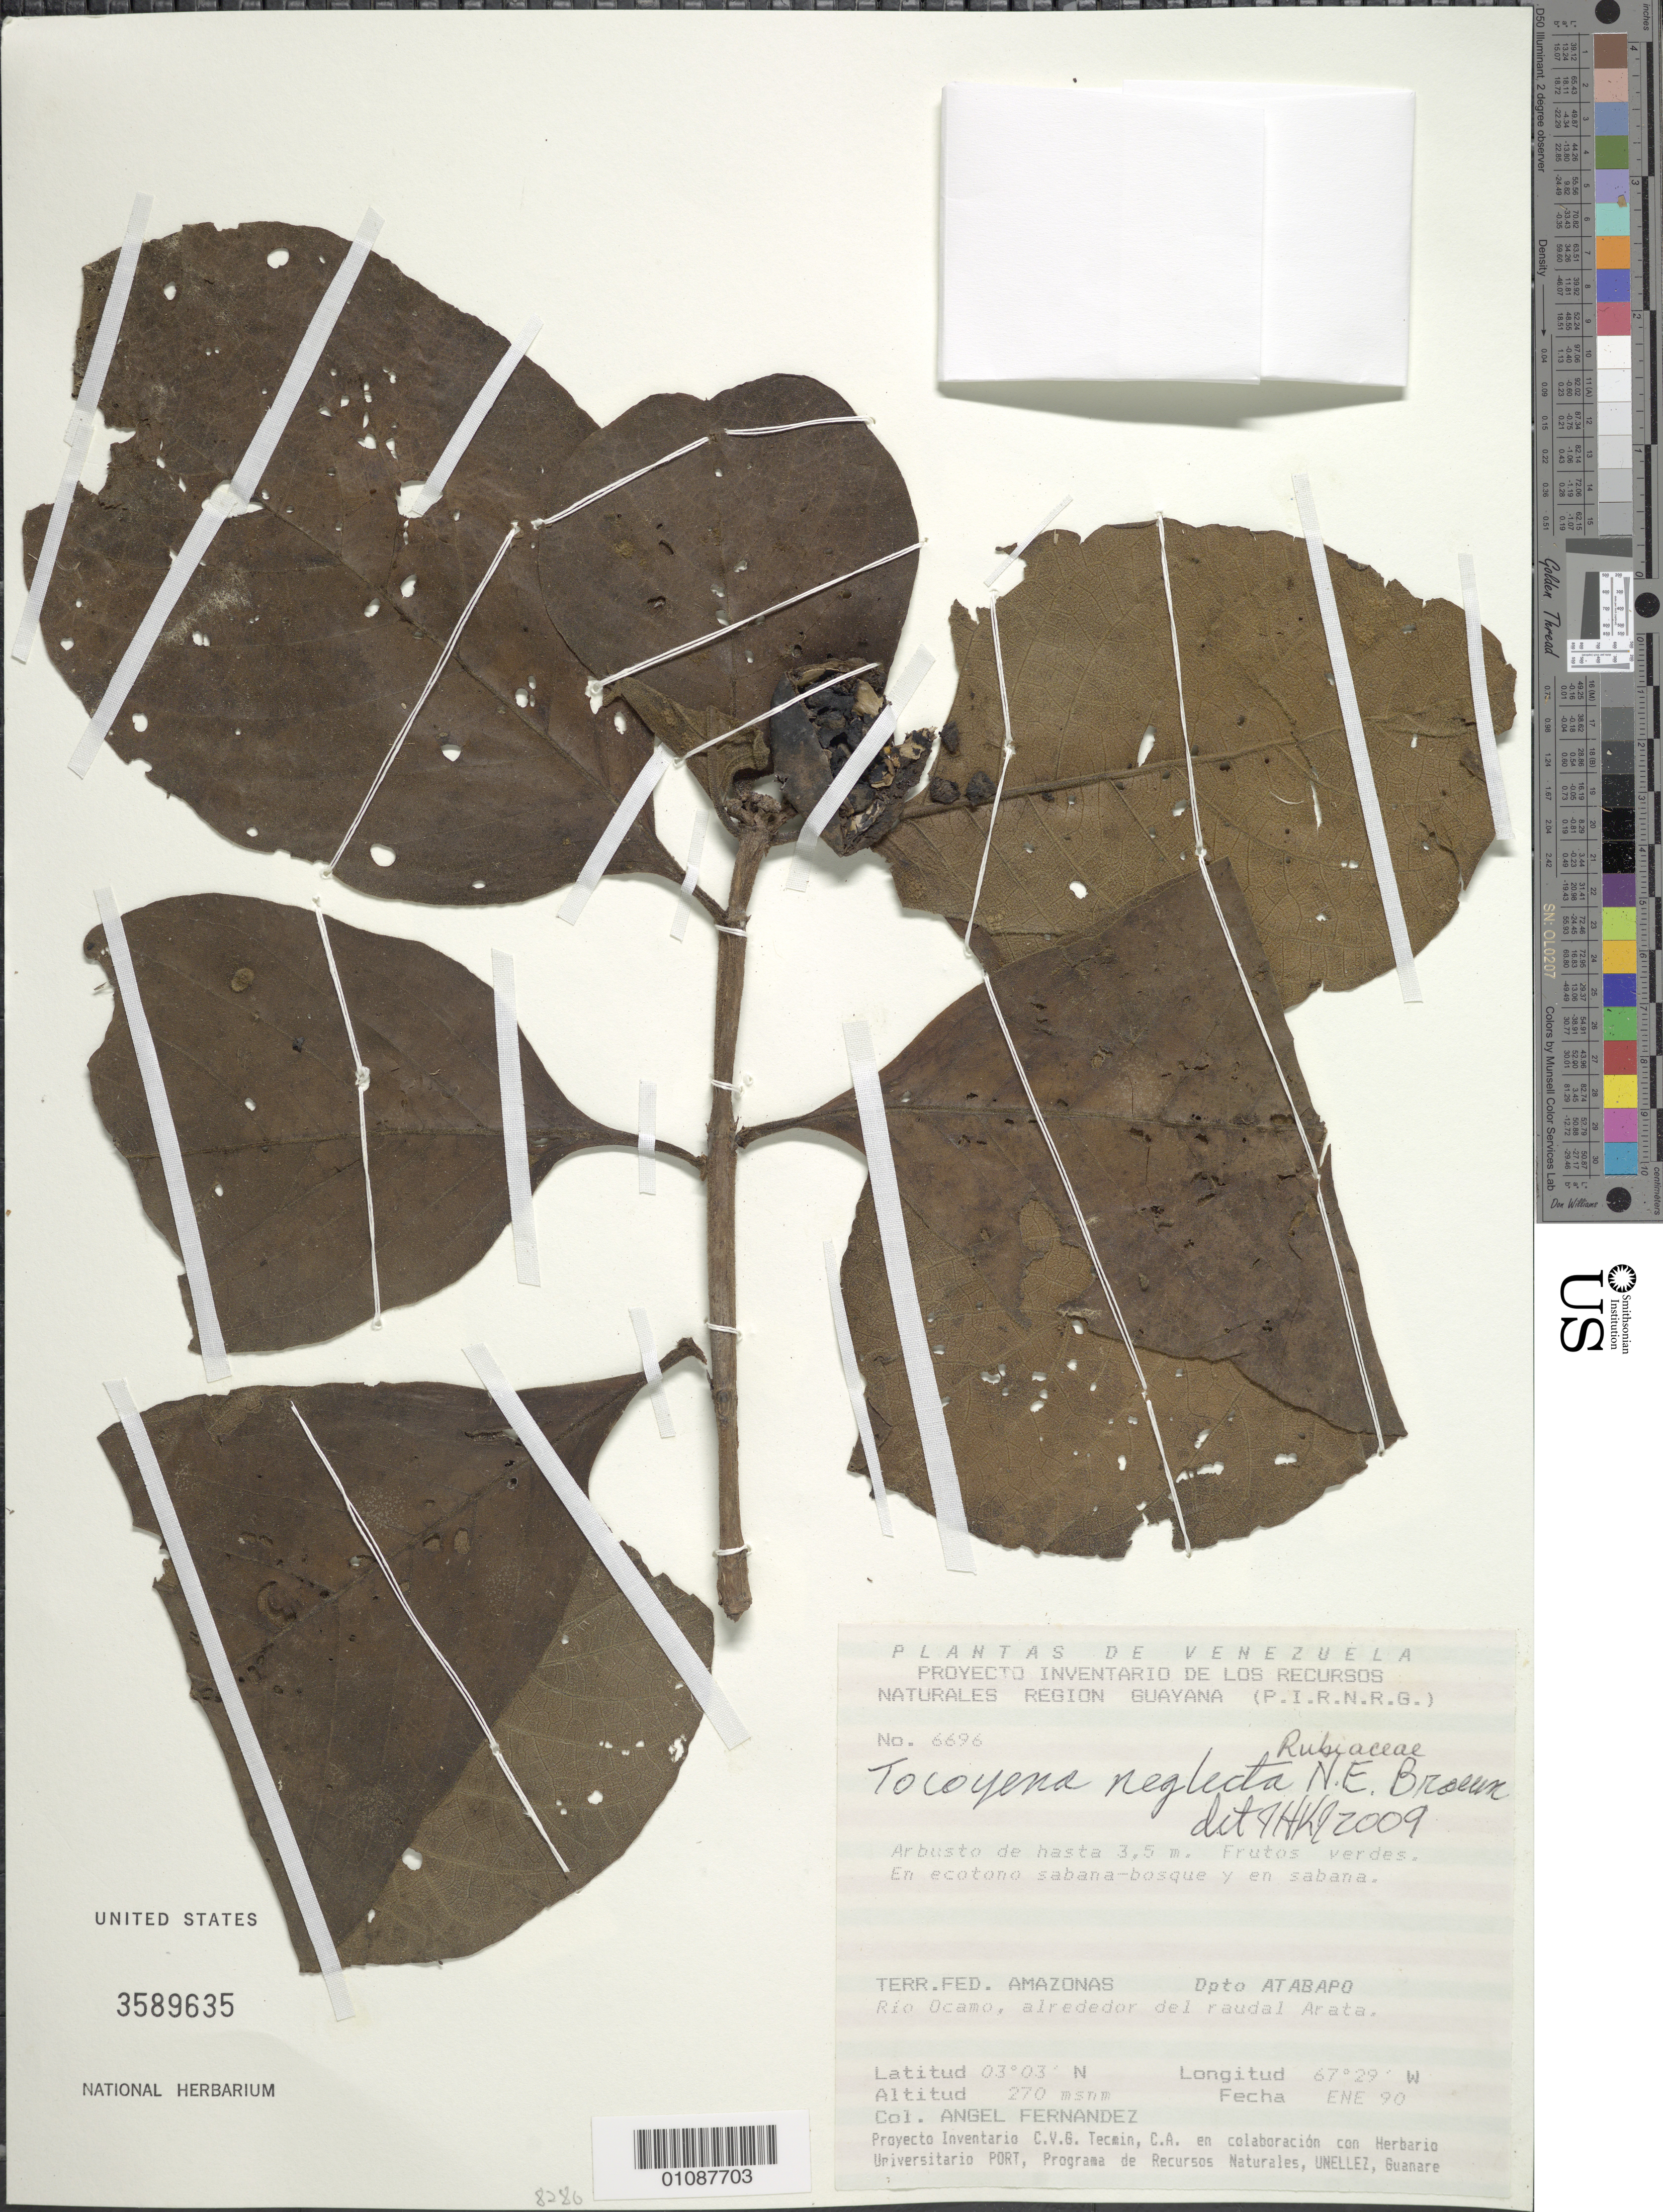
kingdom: Plantae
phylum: Tracheophyta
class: Magnoliopsida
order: Gentianales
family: Rubiaceae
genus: Tocoyena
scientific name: Tocoyena neglecta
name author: N.E. Br.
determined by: Kirkbride, J. H.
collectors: A. Fernández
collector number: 6696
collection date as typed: Jan-90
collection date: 1990-01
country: Venezuela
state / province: Amazonas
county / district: Atabapo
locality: Río Ocamo, alrededor del raudal Arata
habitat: Ecotono sabana-bosque y en sabana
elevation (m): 270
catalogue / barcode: US 3589635